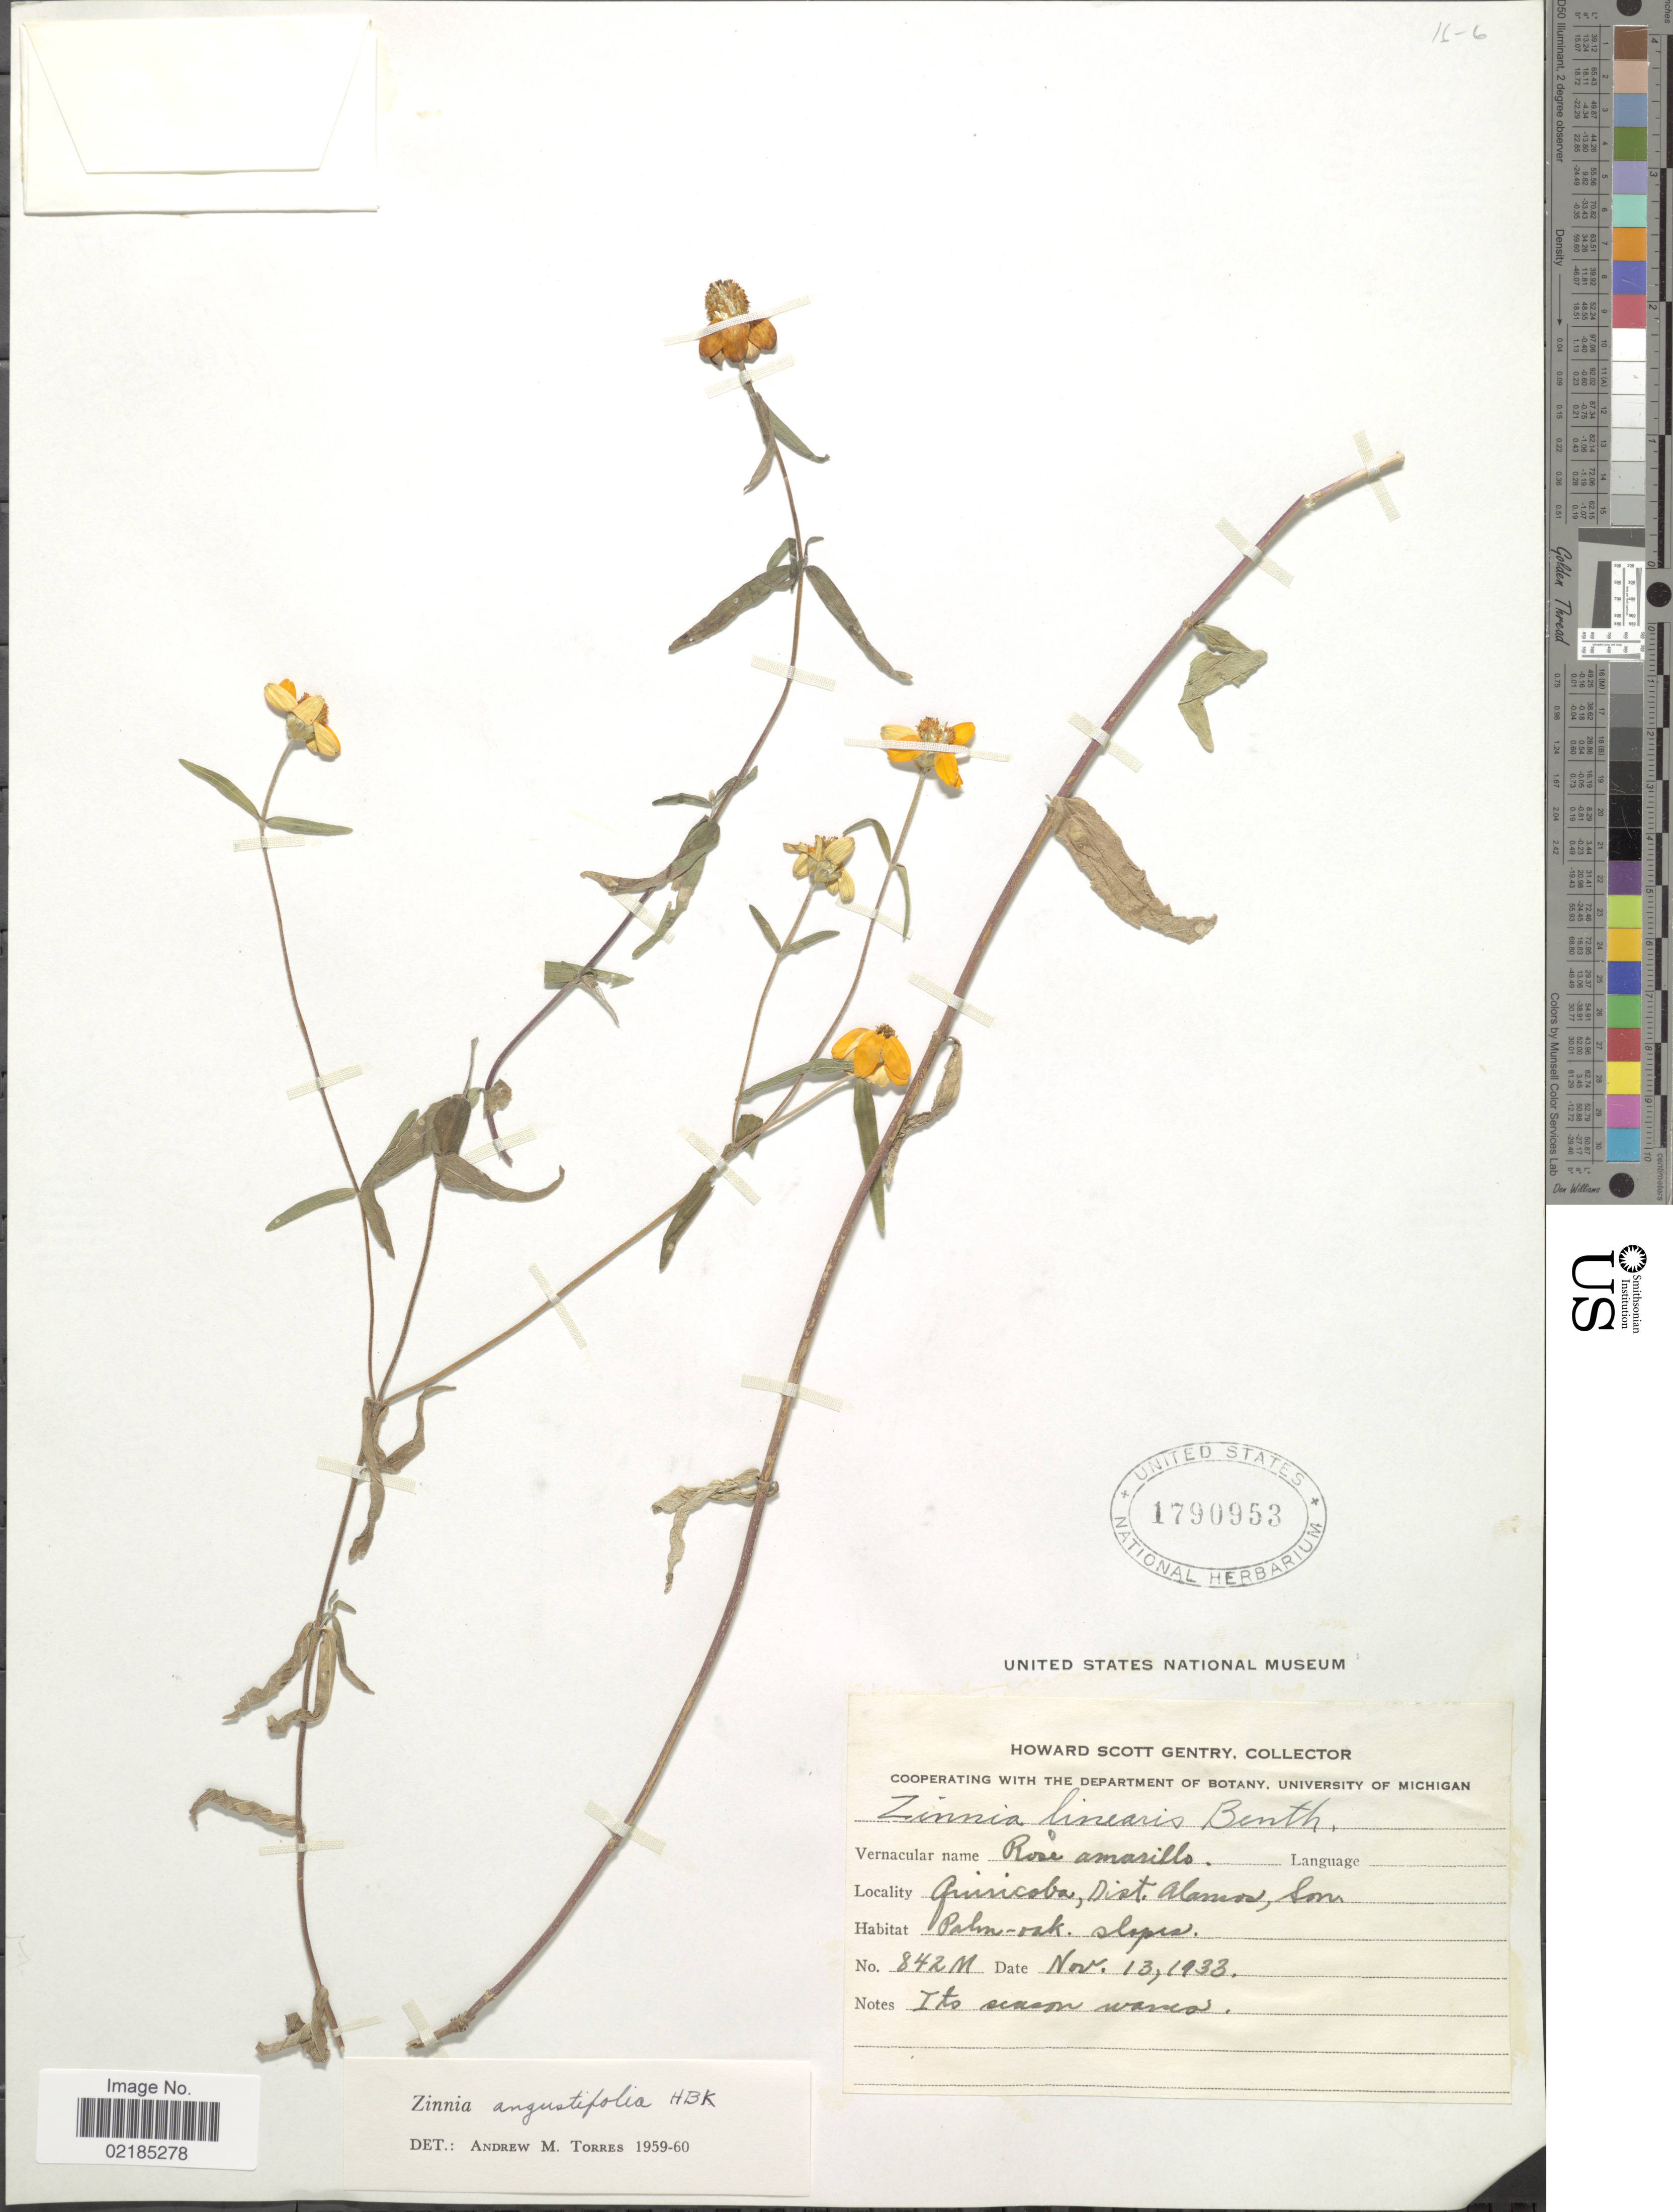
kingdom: Plantae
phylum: Tracheophyta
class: Magnoliopsida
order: Asterales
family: Asteraceae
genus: Zinnia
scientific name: Zinnia angustifolia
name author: Kunth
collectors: H. S. Gentry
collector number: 842M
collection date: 1933-11-13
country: Mexico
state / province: Sonora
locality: Quiricoba, Dist. Alamos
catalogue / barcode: US 1790953